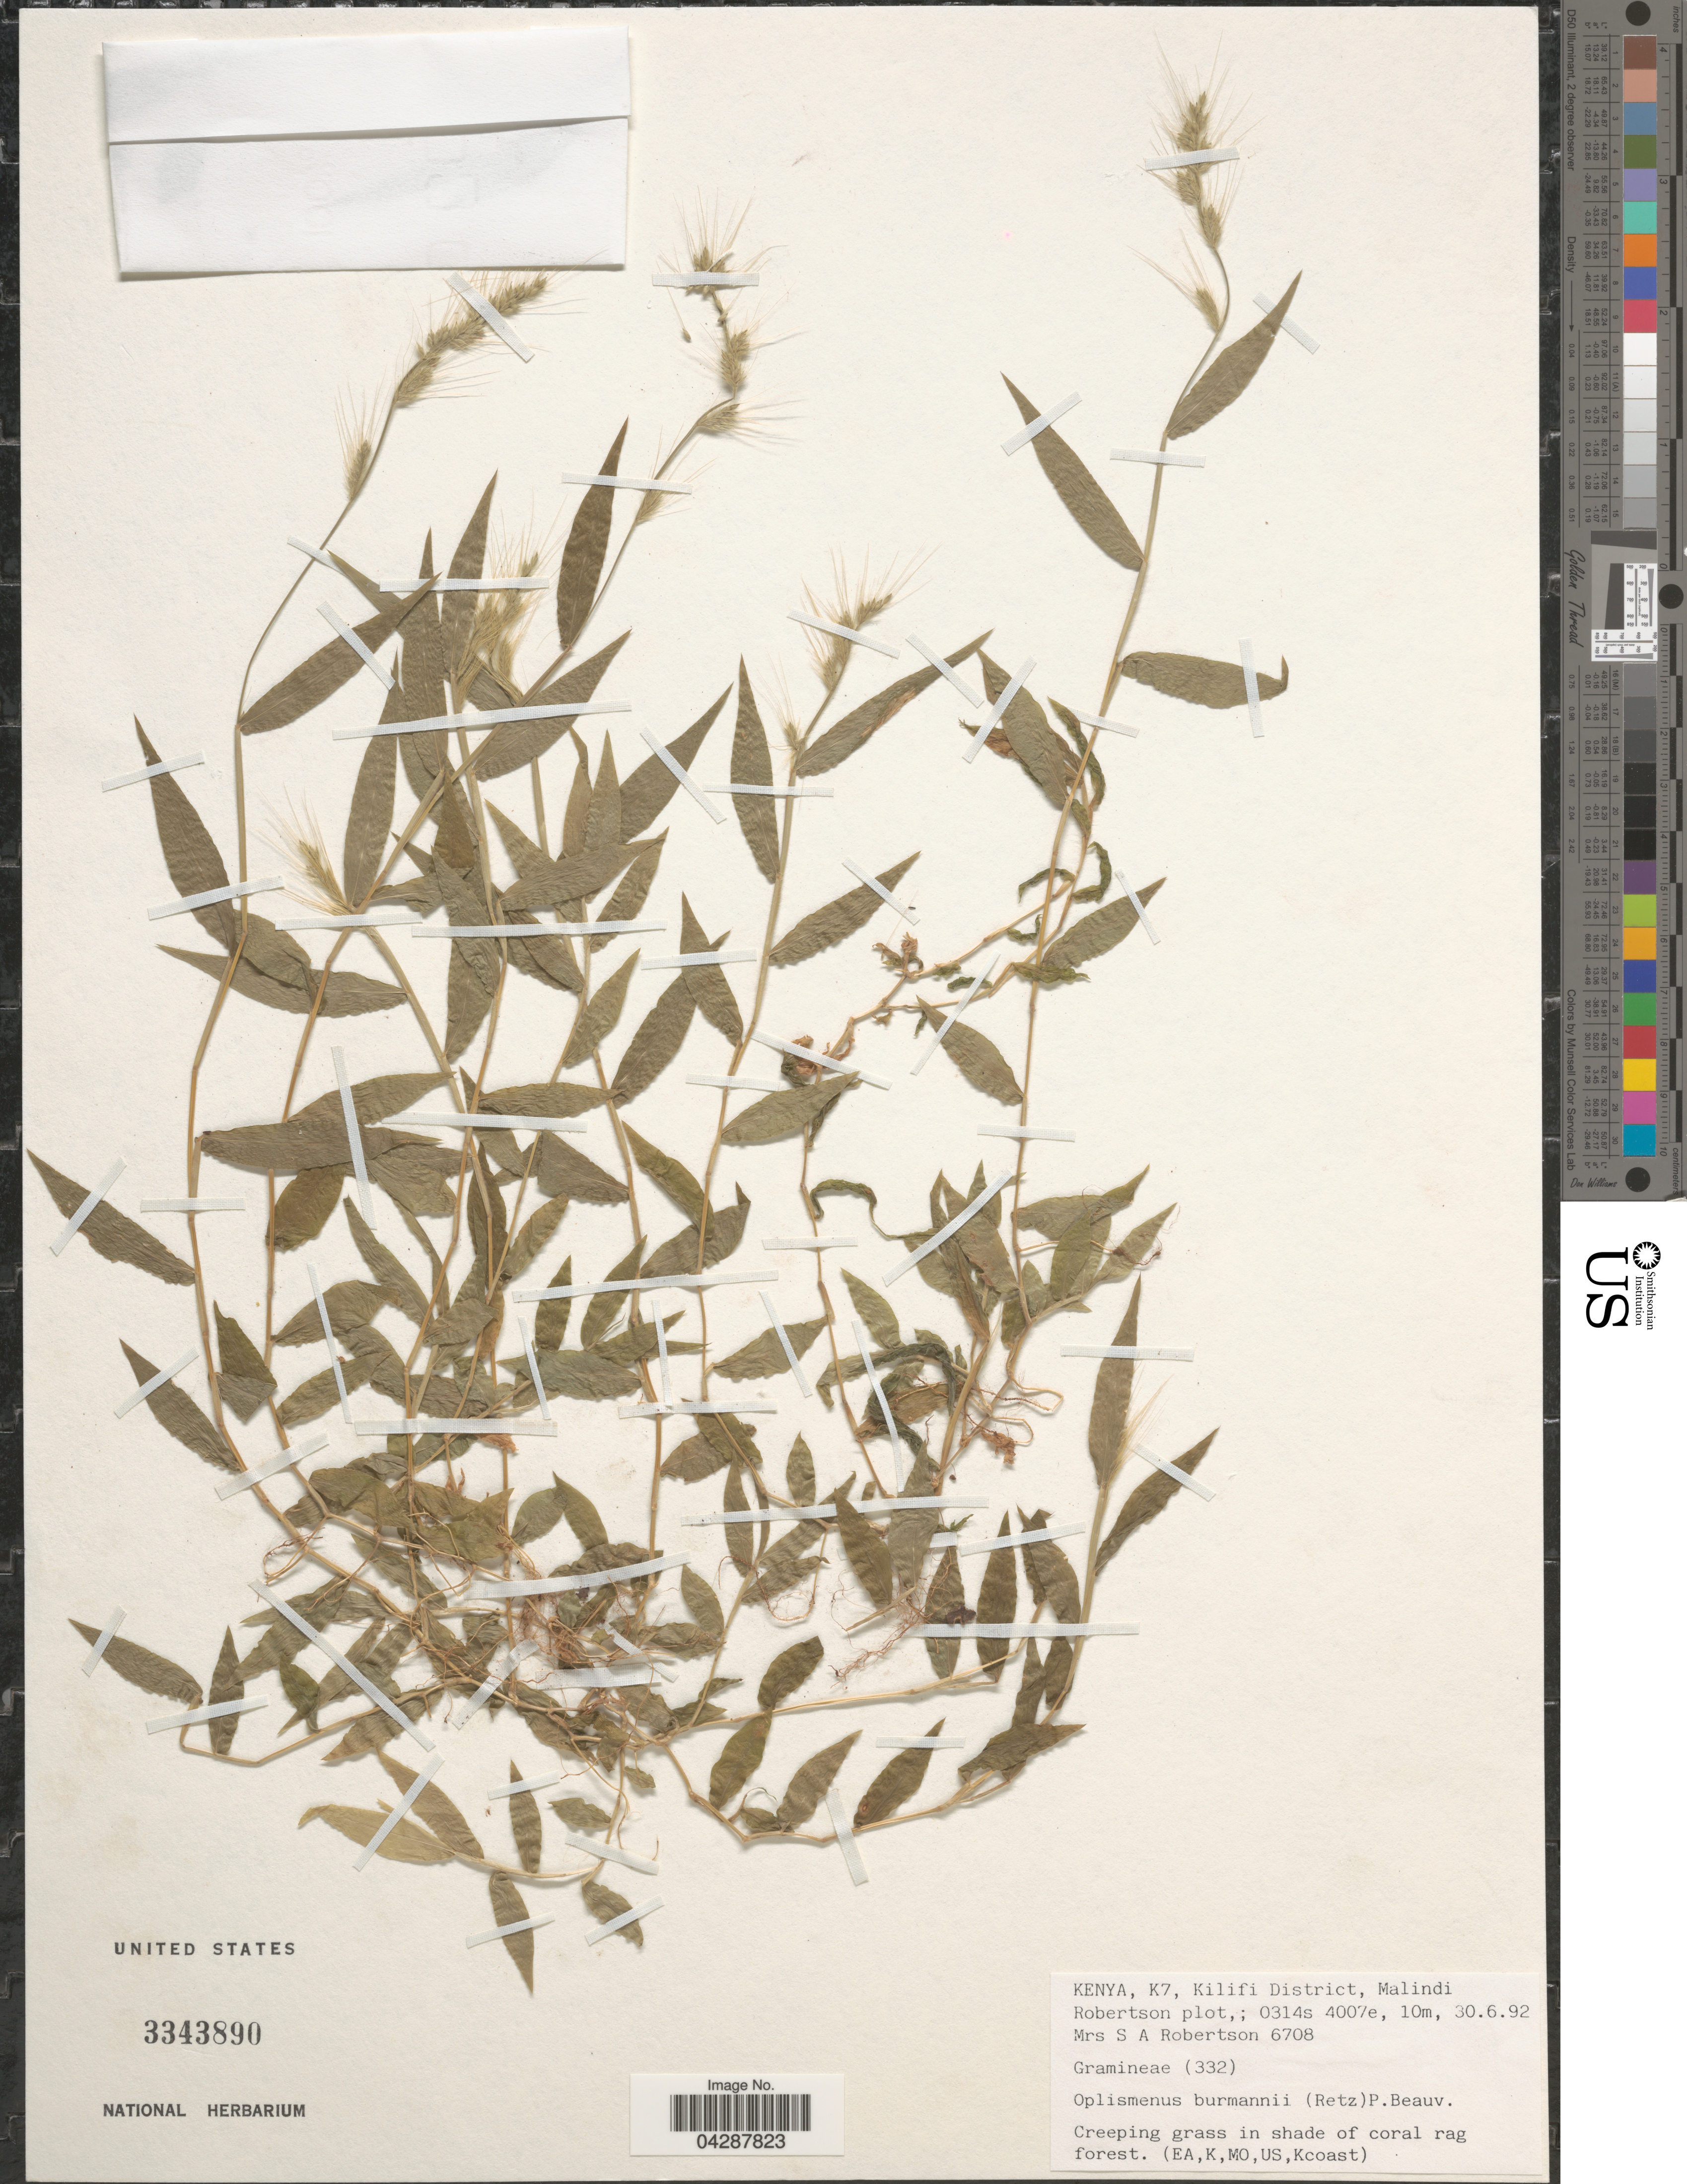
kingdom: Plantae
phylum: Tracheophyta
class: Liliopsida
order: Poales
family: Poaceae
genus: Oplismenus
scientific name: Oplismenus burmannii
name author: (Retz.) P. Beauv.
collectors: S. Robertson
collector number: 6708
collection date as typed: Transcribed d/m/y: 30/6/92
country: Kenya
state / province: Kilifi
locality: K7, Kilifi District, Malindi. Robertson plot.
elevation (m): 10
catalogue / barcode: US 3343890